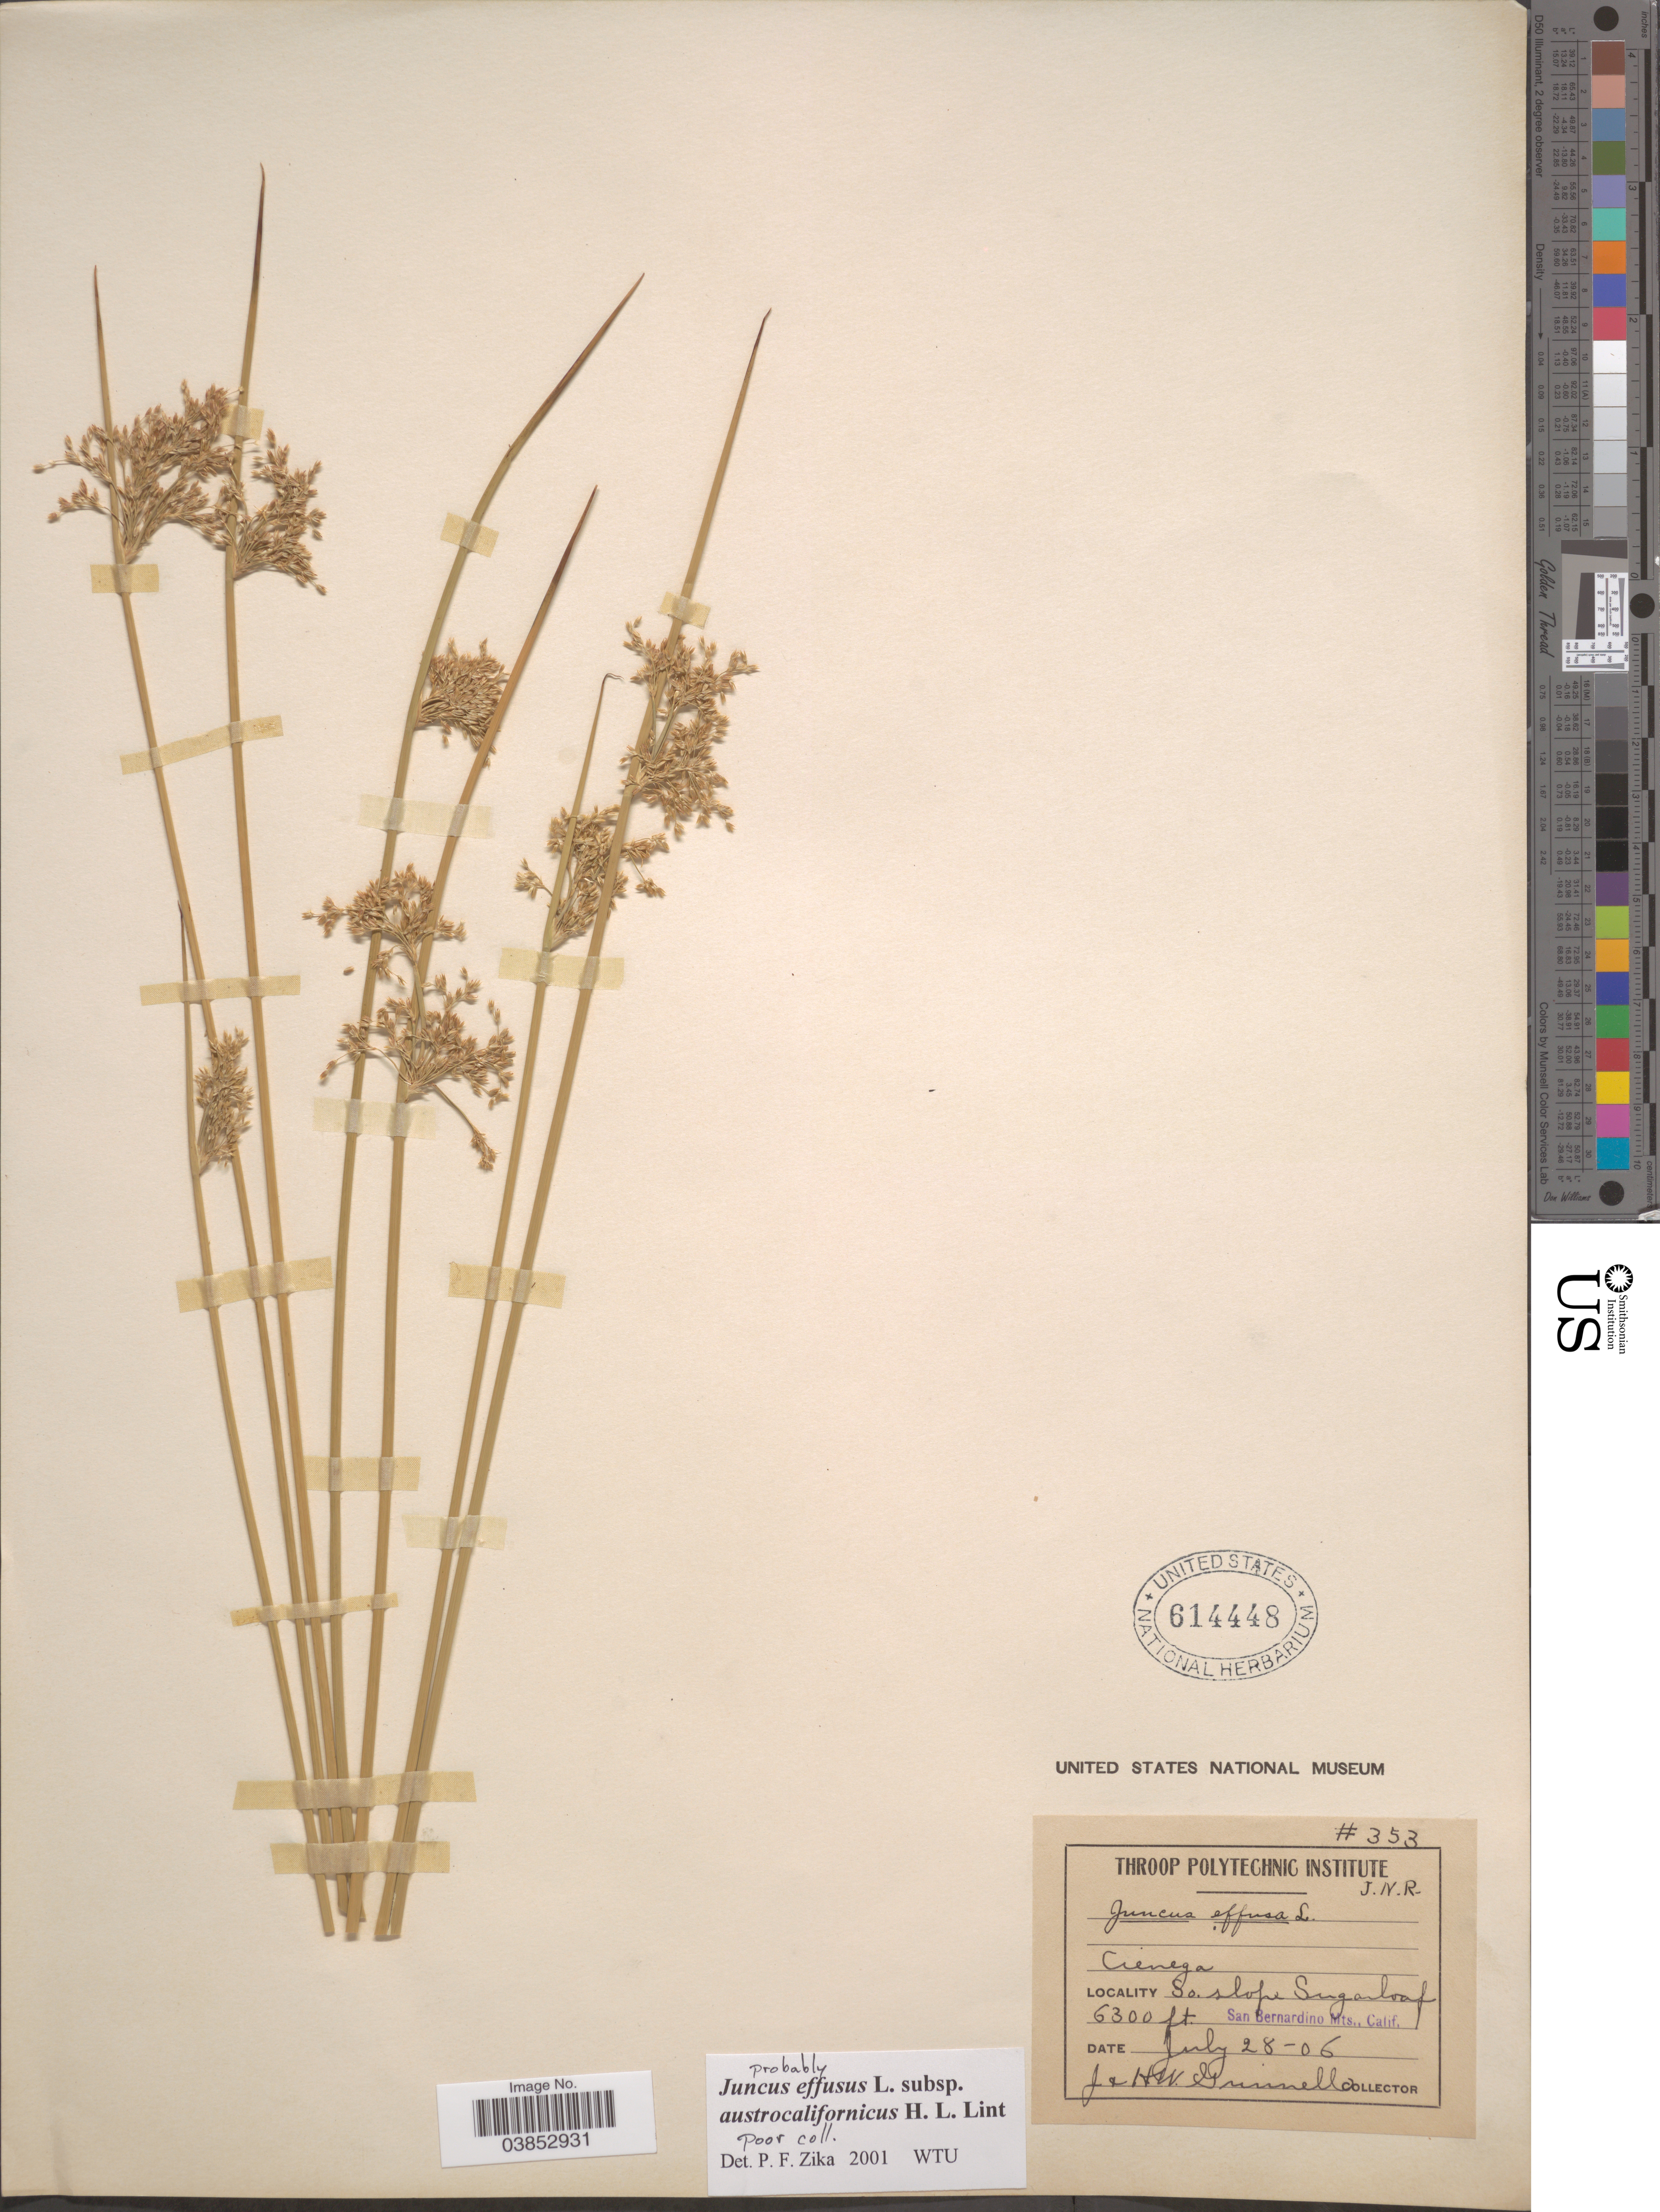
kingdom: Plantae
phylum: Tracheophyta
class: Liliopsida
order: Poales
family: Juncaceae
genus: Juncus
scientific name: Juncus effusus subsp. austrocalifornicus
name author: Lint ex Zika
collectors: J. Grinnell & H. Grinnell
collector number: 353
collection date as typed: Transcribed d/m/y: 28/7/6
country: United States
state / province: California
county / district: San Bernardino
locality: So. slope Sugarloaf. San Bernardino Mts.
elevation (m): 1920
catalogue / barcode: US 614448